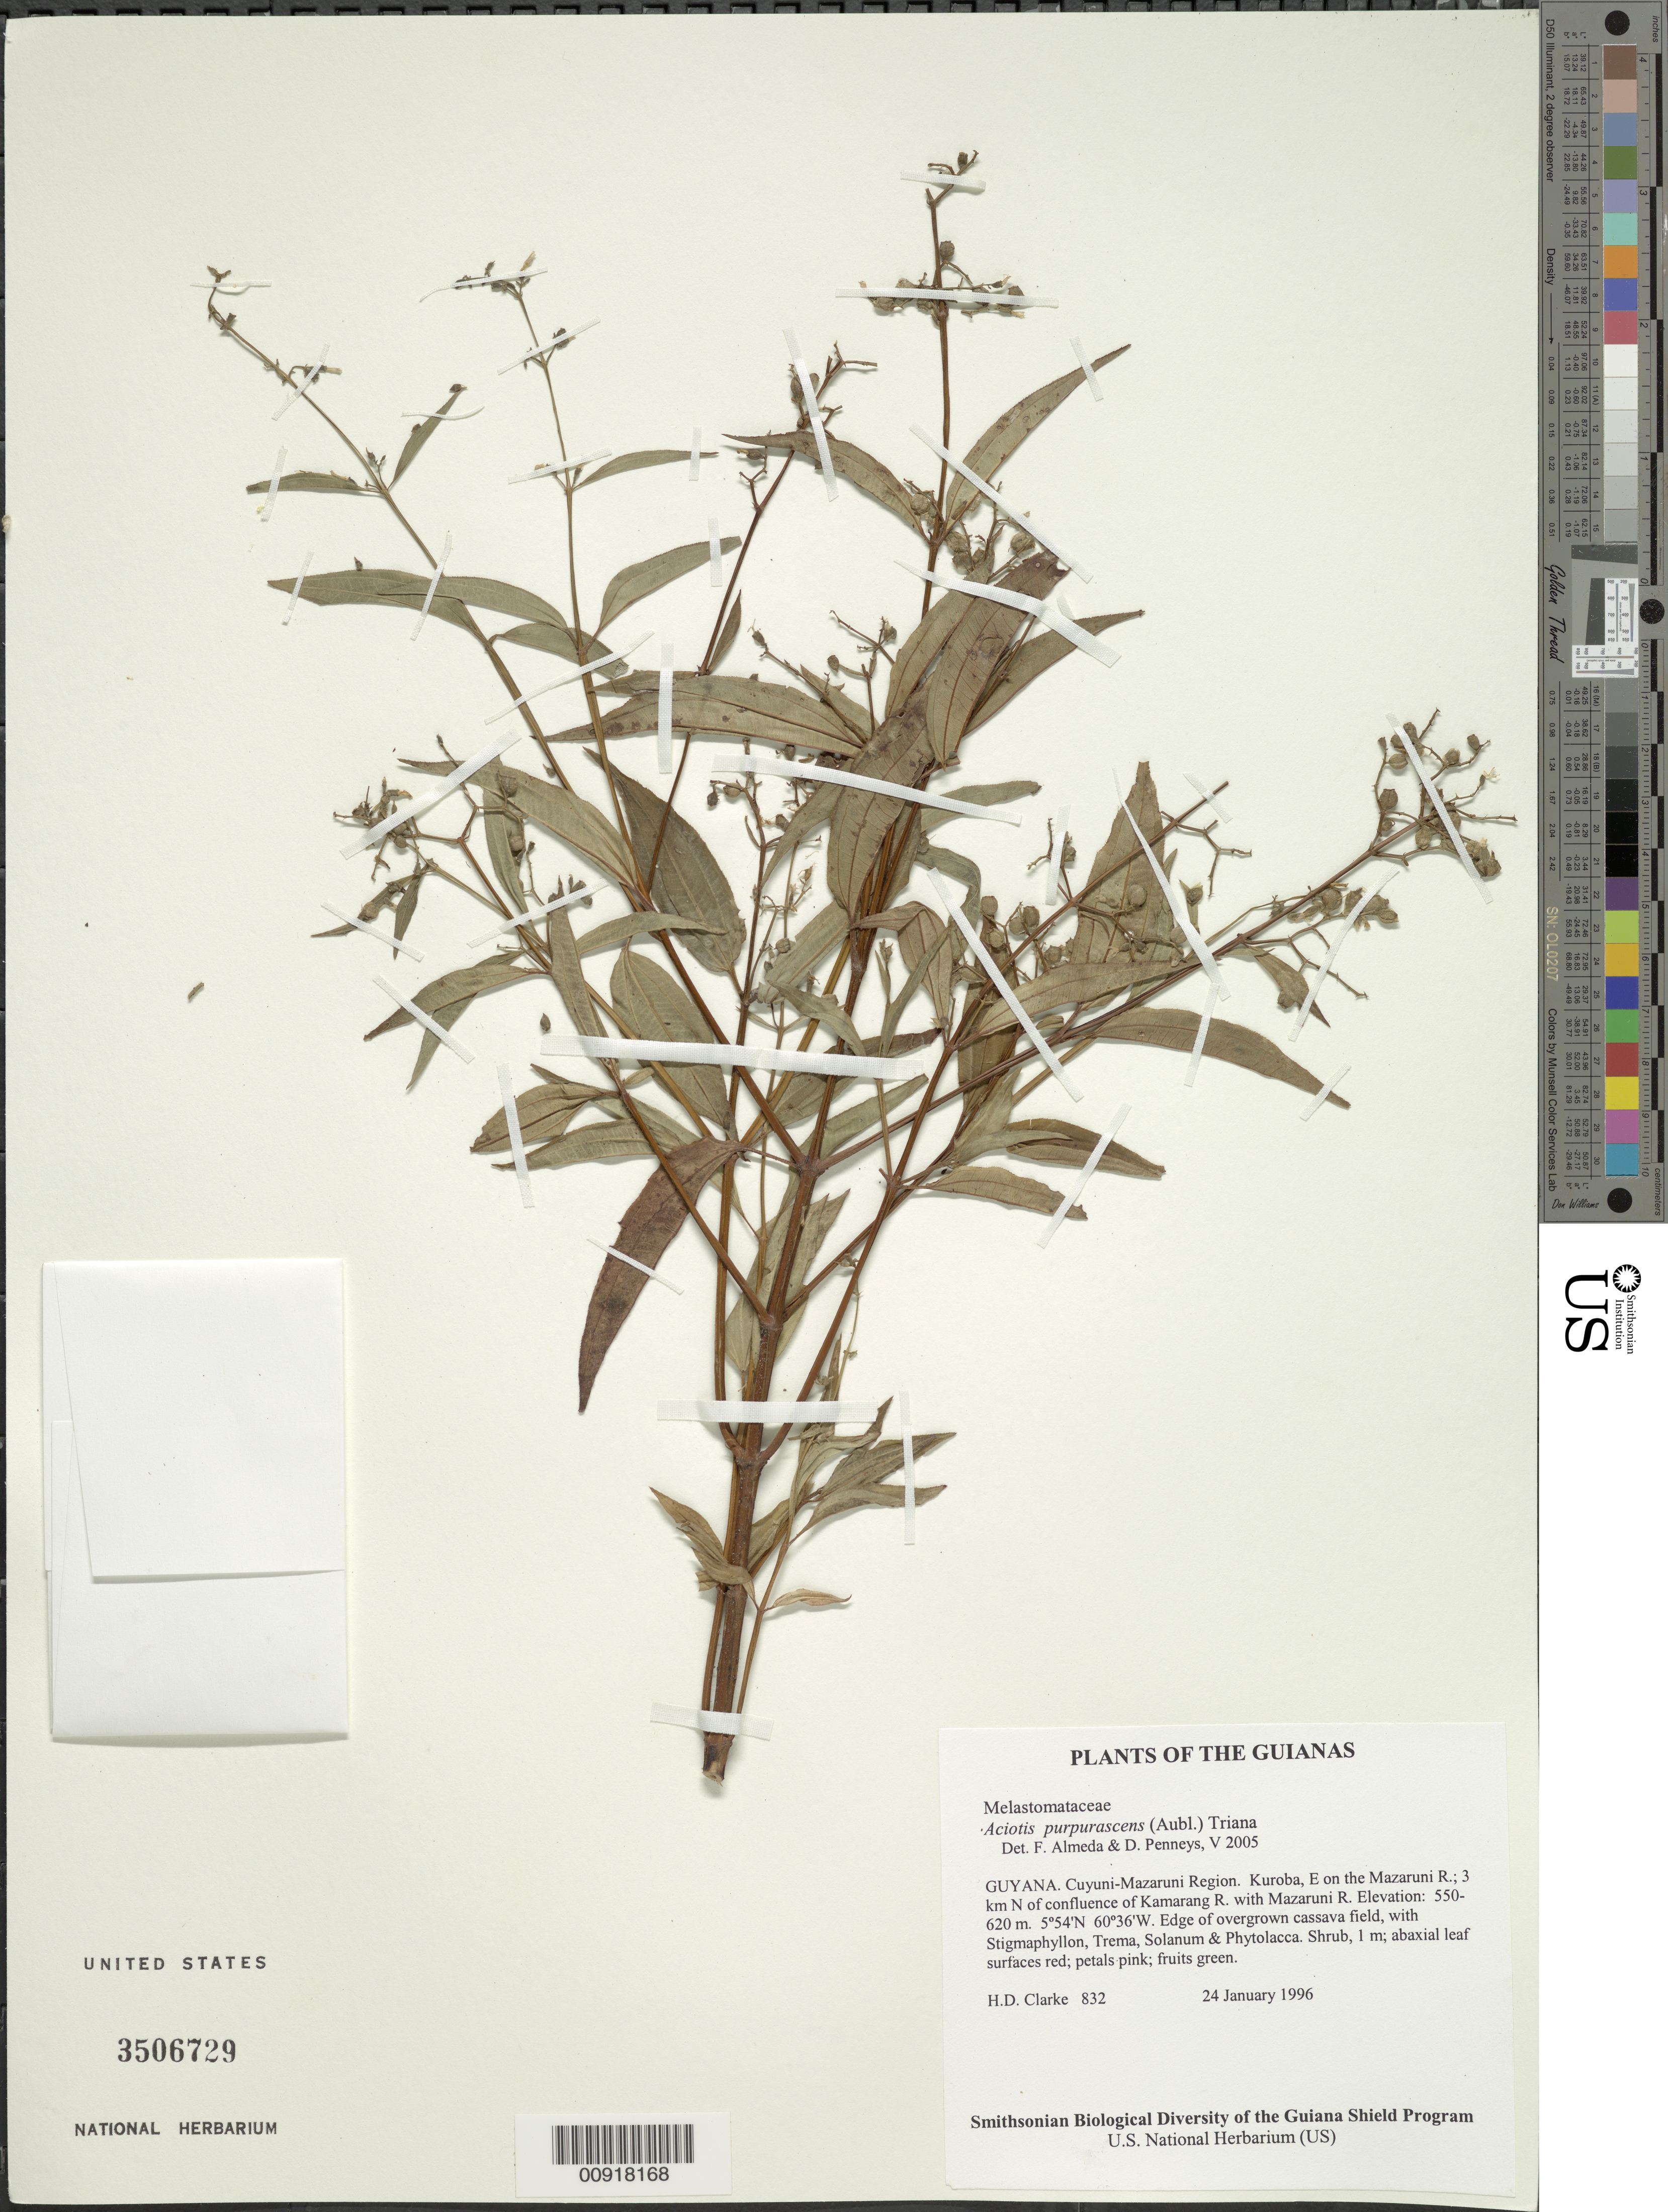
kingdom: Plantae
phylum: Tracheophyta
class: Magnoliopsida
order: Myrtales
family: Melastomataceae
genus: Aciotis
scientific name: Aciotis purpurascens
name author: (Aubl.) Triana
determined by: Almeda, F.; Penneys, D. S.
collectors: H. D. Clarke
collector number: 832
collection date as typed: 24 January 1996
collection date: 1996-01-24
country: Guyana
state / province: Cuyuni-Mazaruni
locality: Kuroba, E on the Mazaruni R.; 3 km N of confluence of Kamarang R. with Mazaruni R.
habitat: Edge of overgrown cassava field, with Stigmaphyllon, Trema, Solanum & Phytolacca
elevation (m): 550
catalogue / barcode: US 3506729